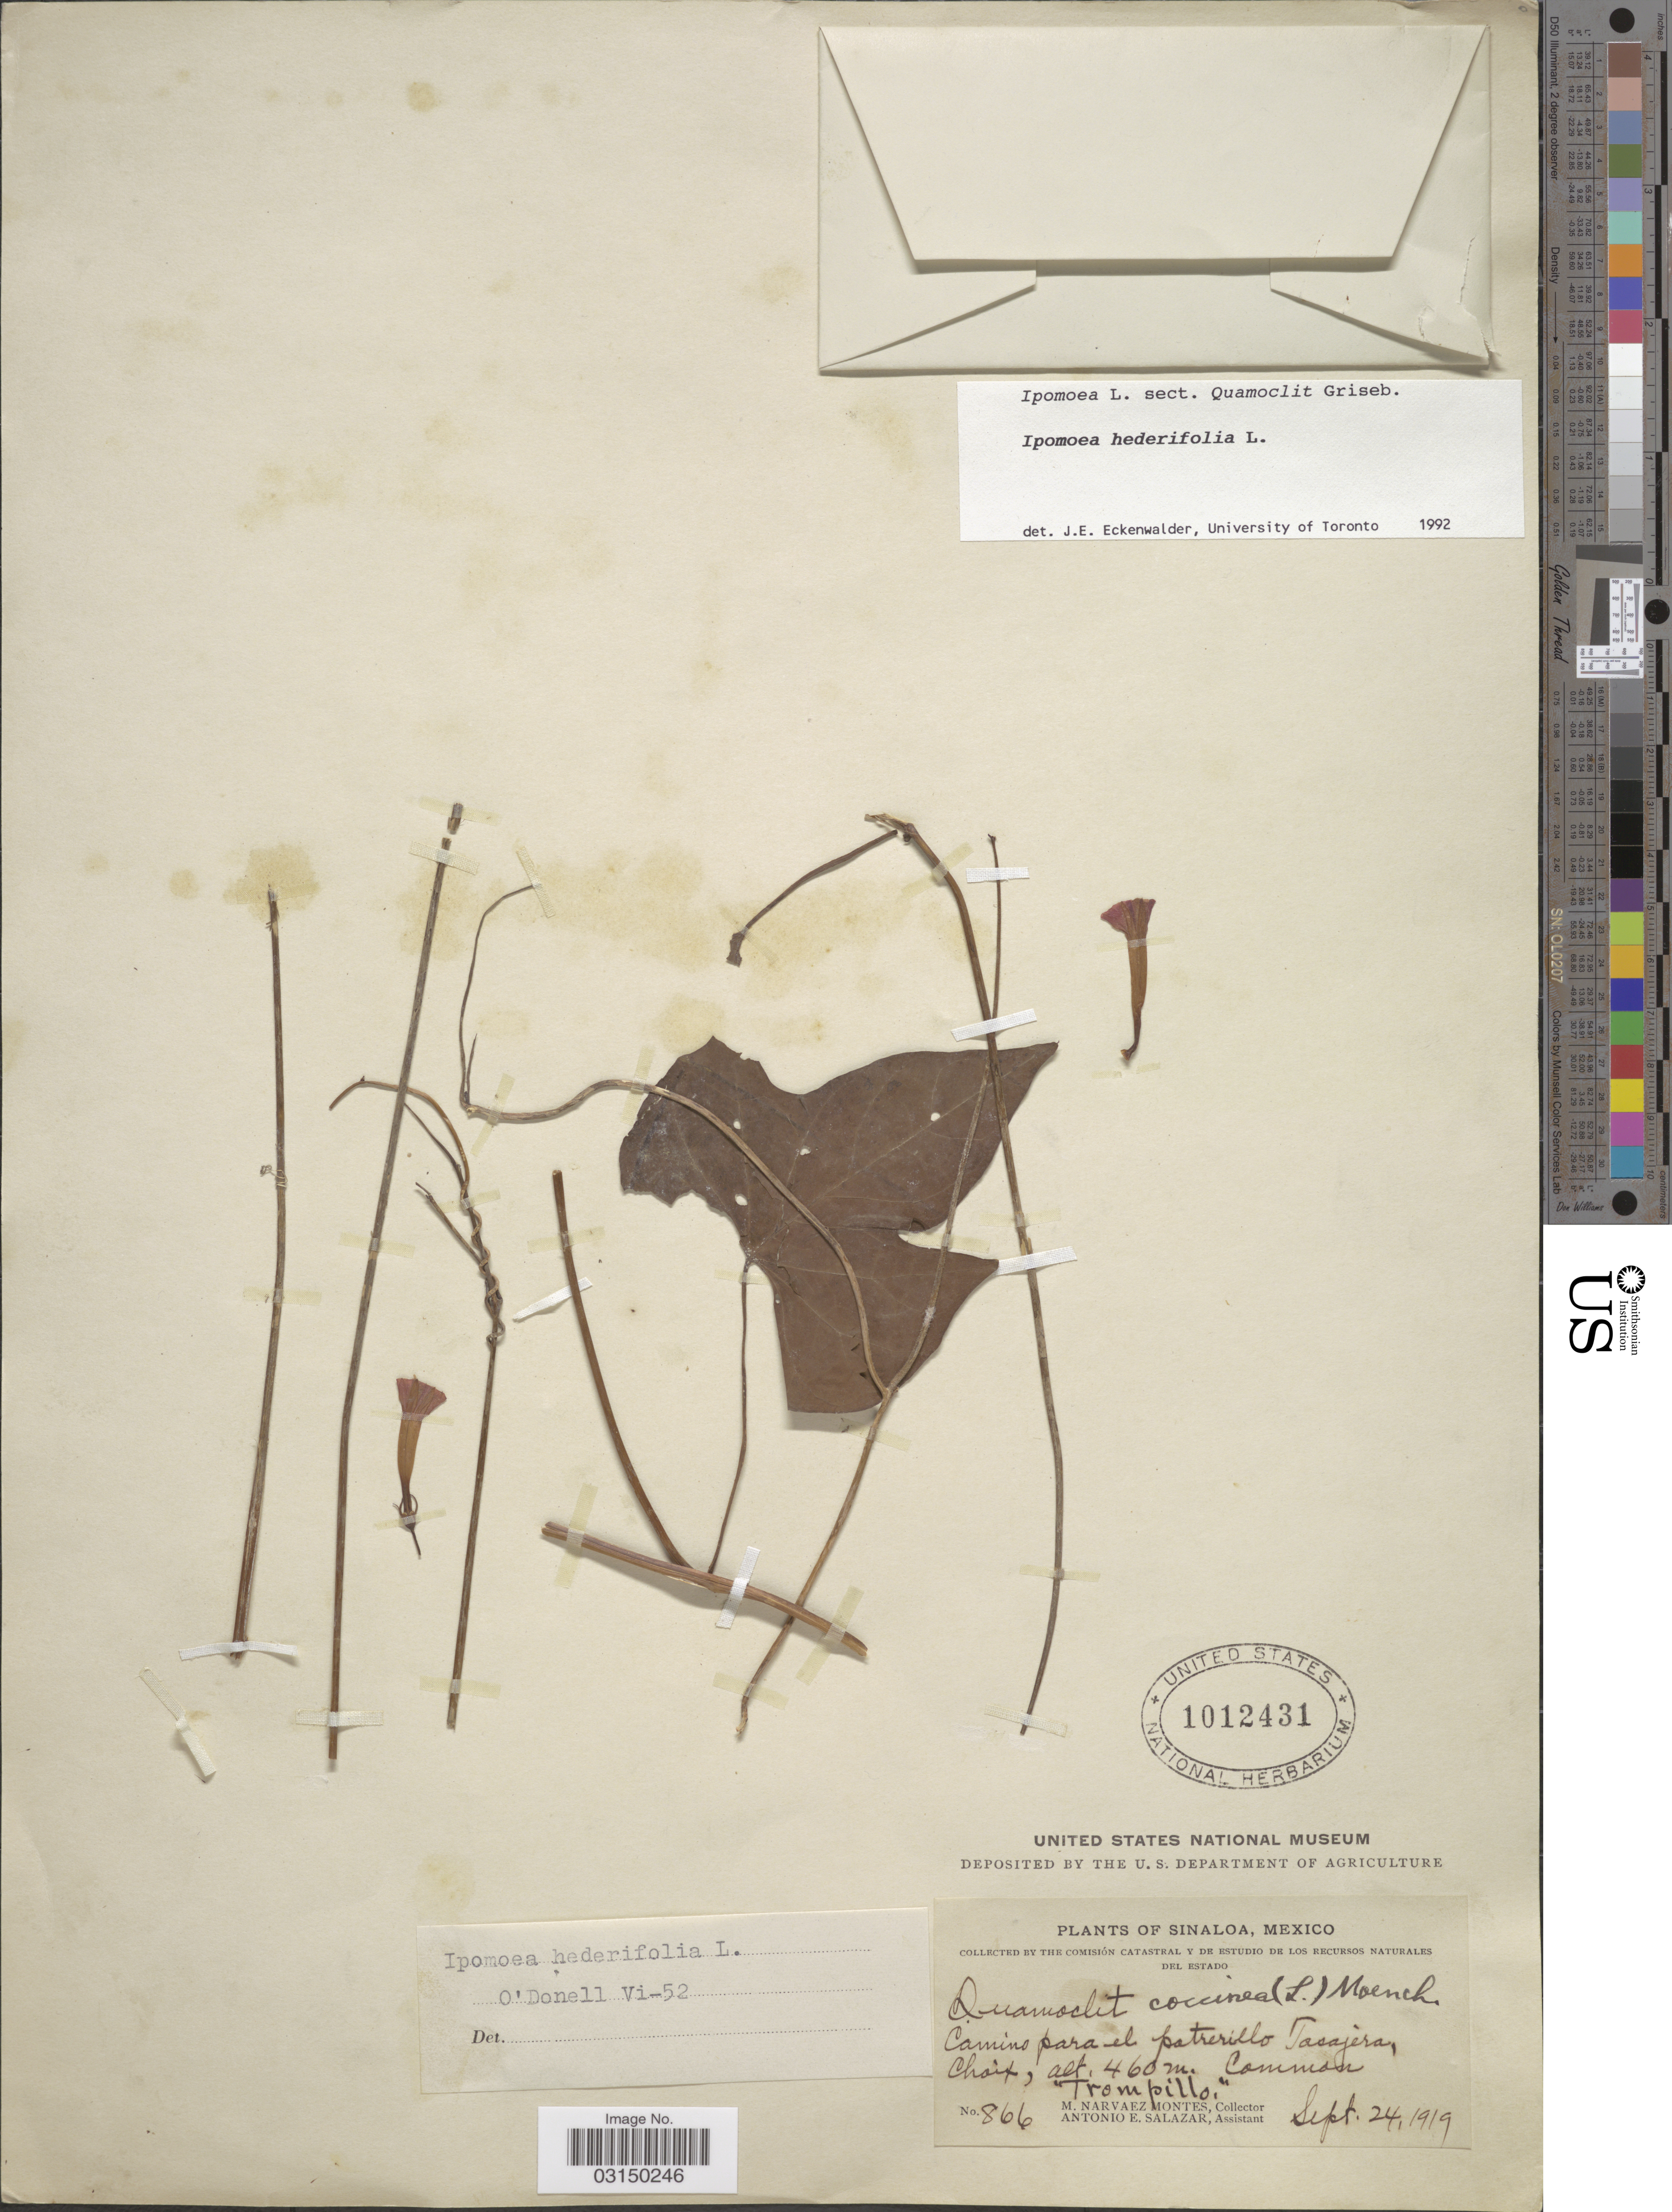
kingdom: Plantae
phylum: Tracheophyta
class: Magnoliopsida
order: Solanales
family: Convolvulaceae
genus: Ipomoea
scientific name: Ipomoea hederifolia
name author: L.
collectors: M. Narvaez-Montes & A. E. Salazar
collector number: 866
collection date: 1919-09-24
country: Mexico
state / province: Sinaloa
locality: Camino para el patrerillo Tasajera, Choix.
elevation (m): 460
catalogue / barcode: US 1012431